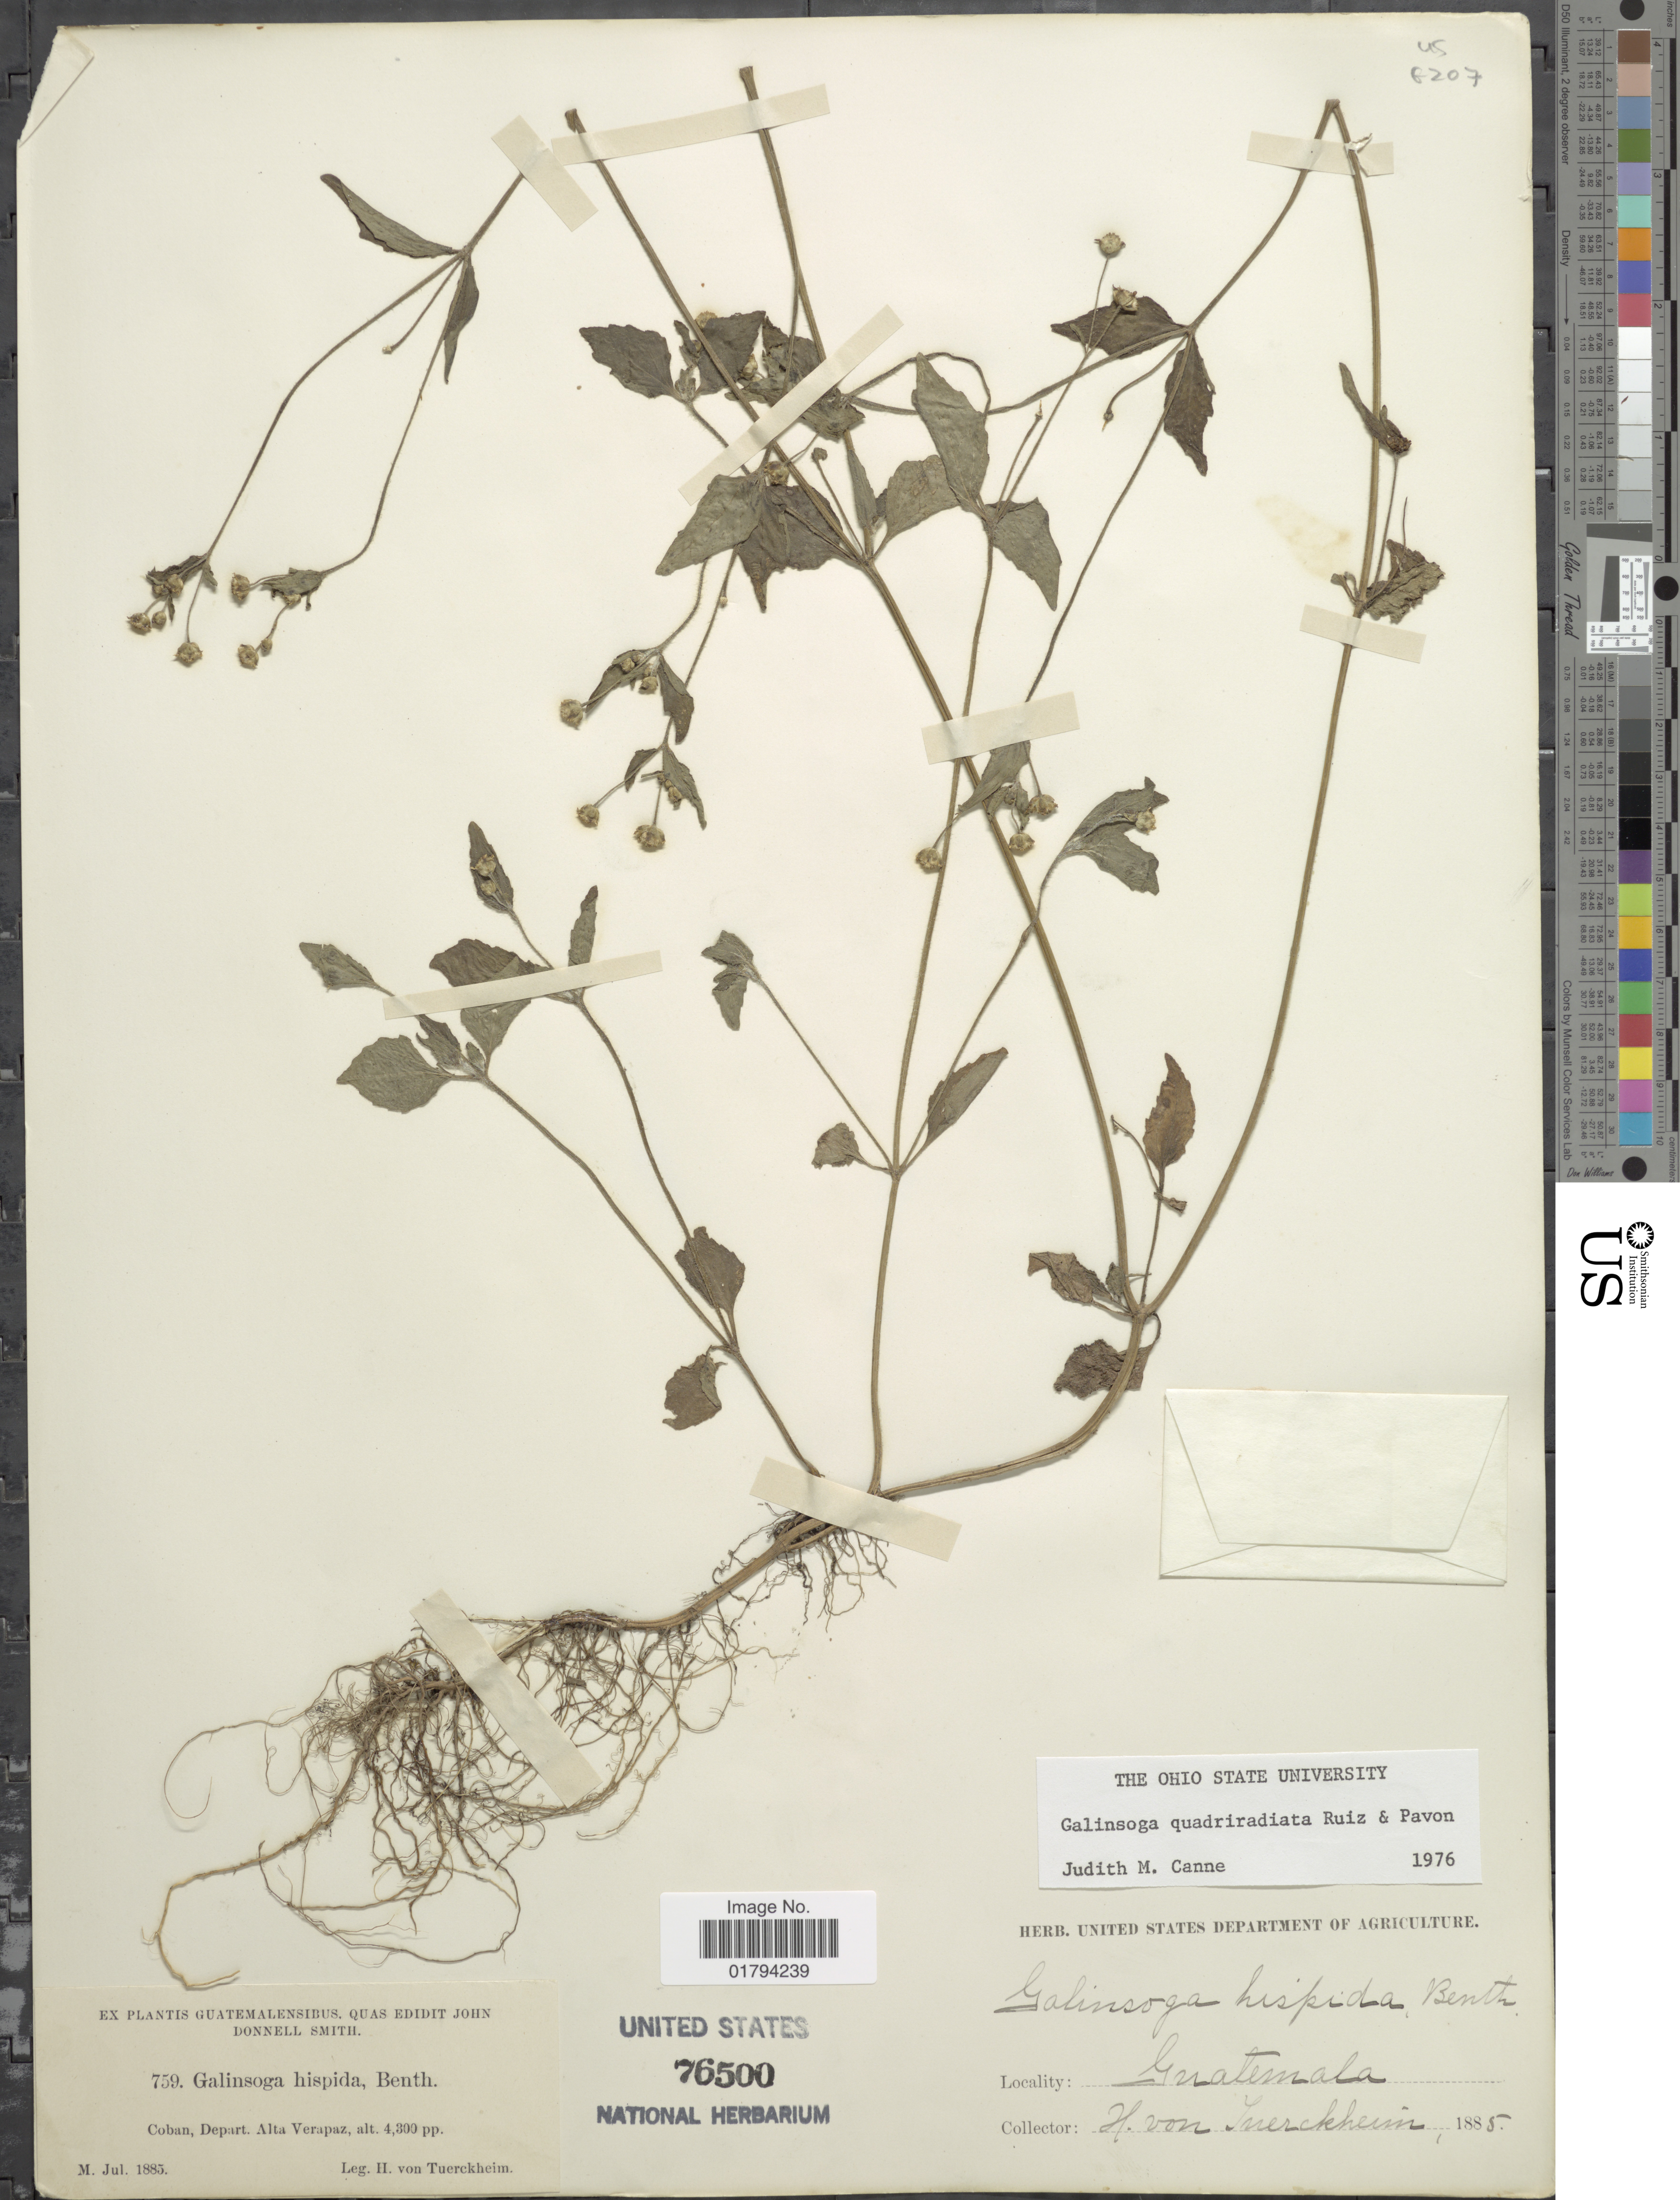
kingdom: Plantae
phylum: Tracheophyta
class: Magnoliopsida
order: Asterales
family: Asteraceae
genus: Galinsoga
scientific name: Galinsoga quadriradiata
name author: Ruiz & Pav.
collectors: H. von Tuerckheim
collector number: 759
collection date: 1885-07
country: Guatemala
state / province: Alta Verapaz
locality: Coban.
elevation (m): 1311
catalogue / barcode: US 76500